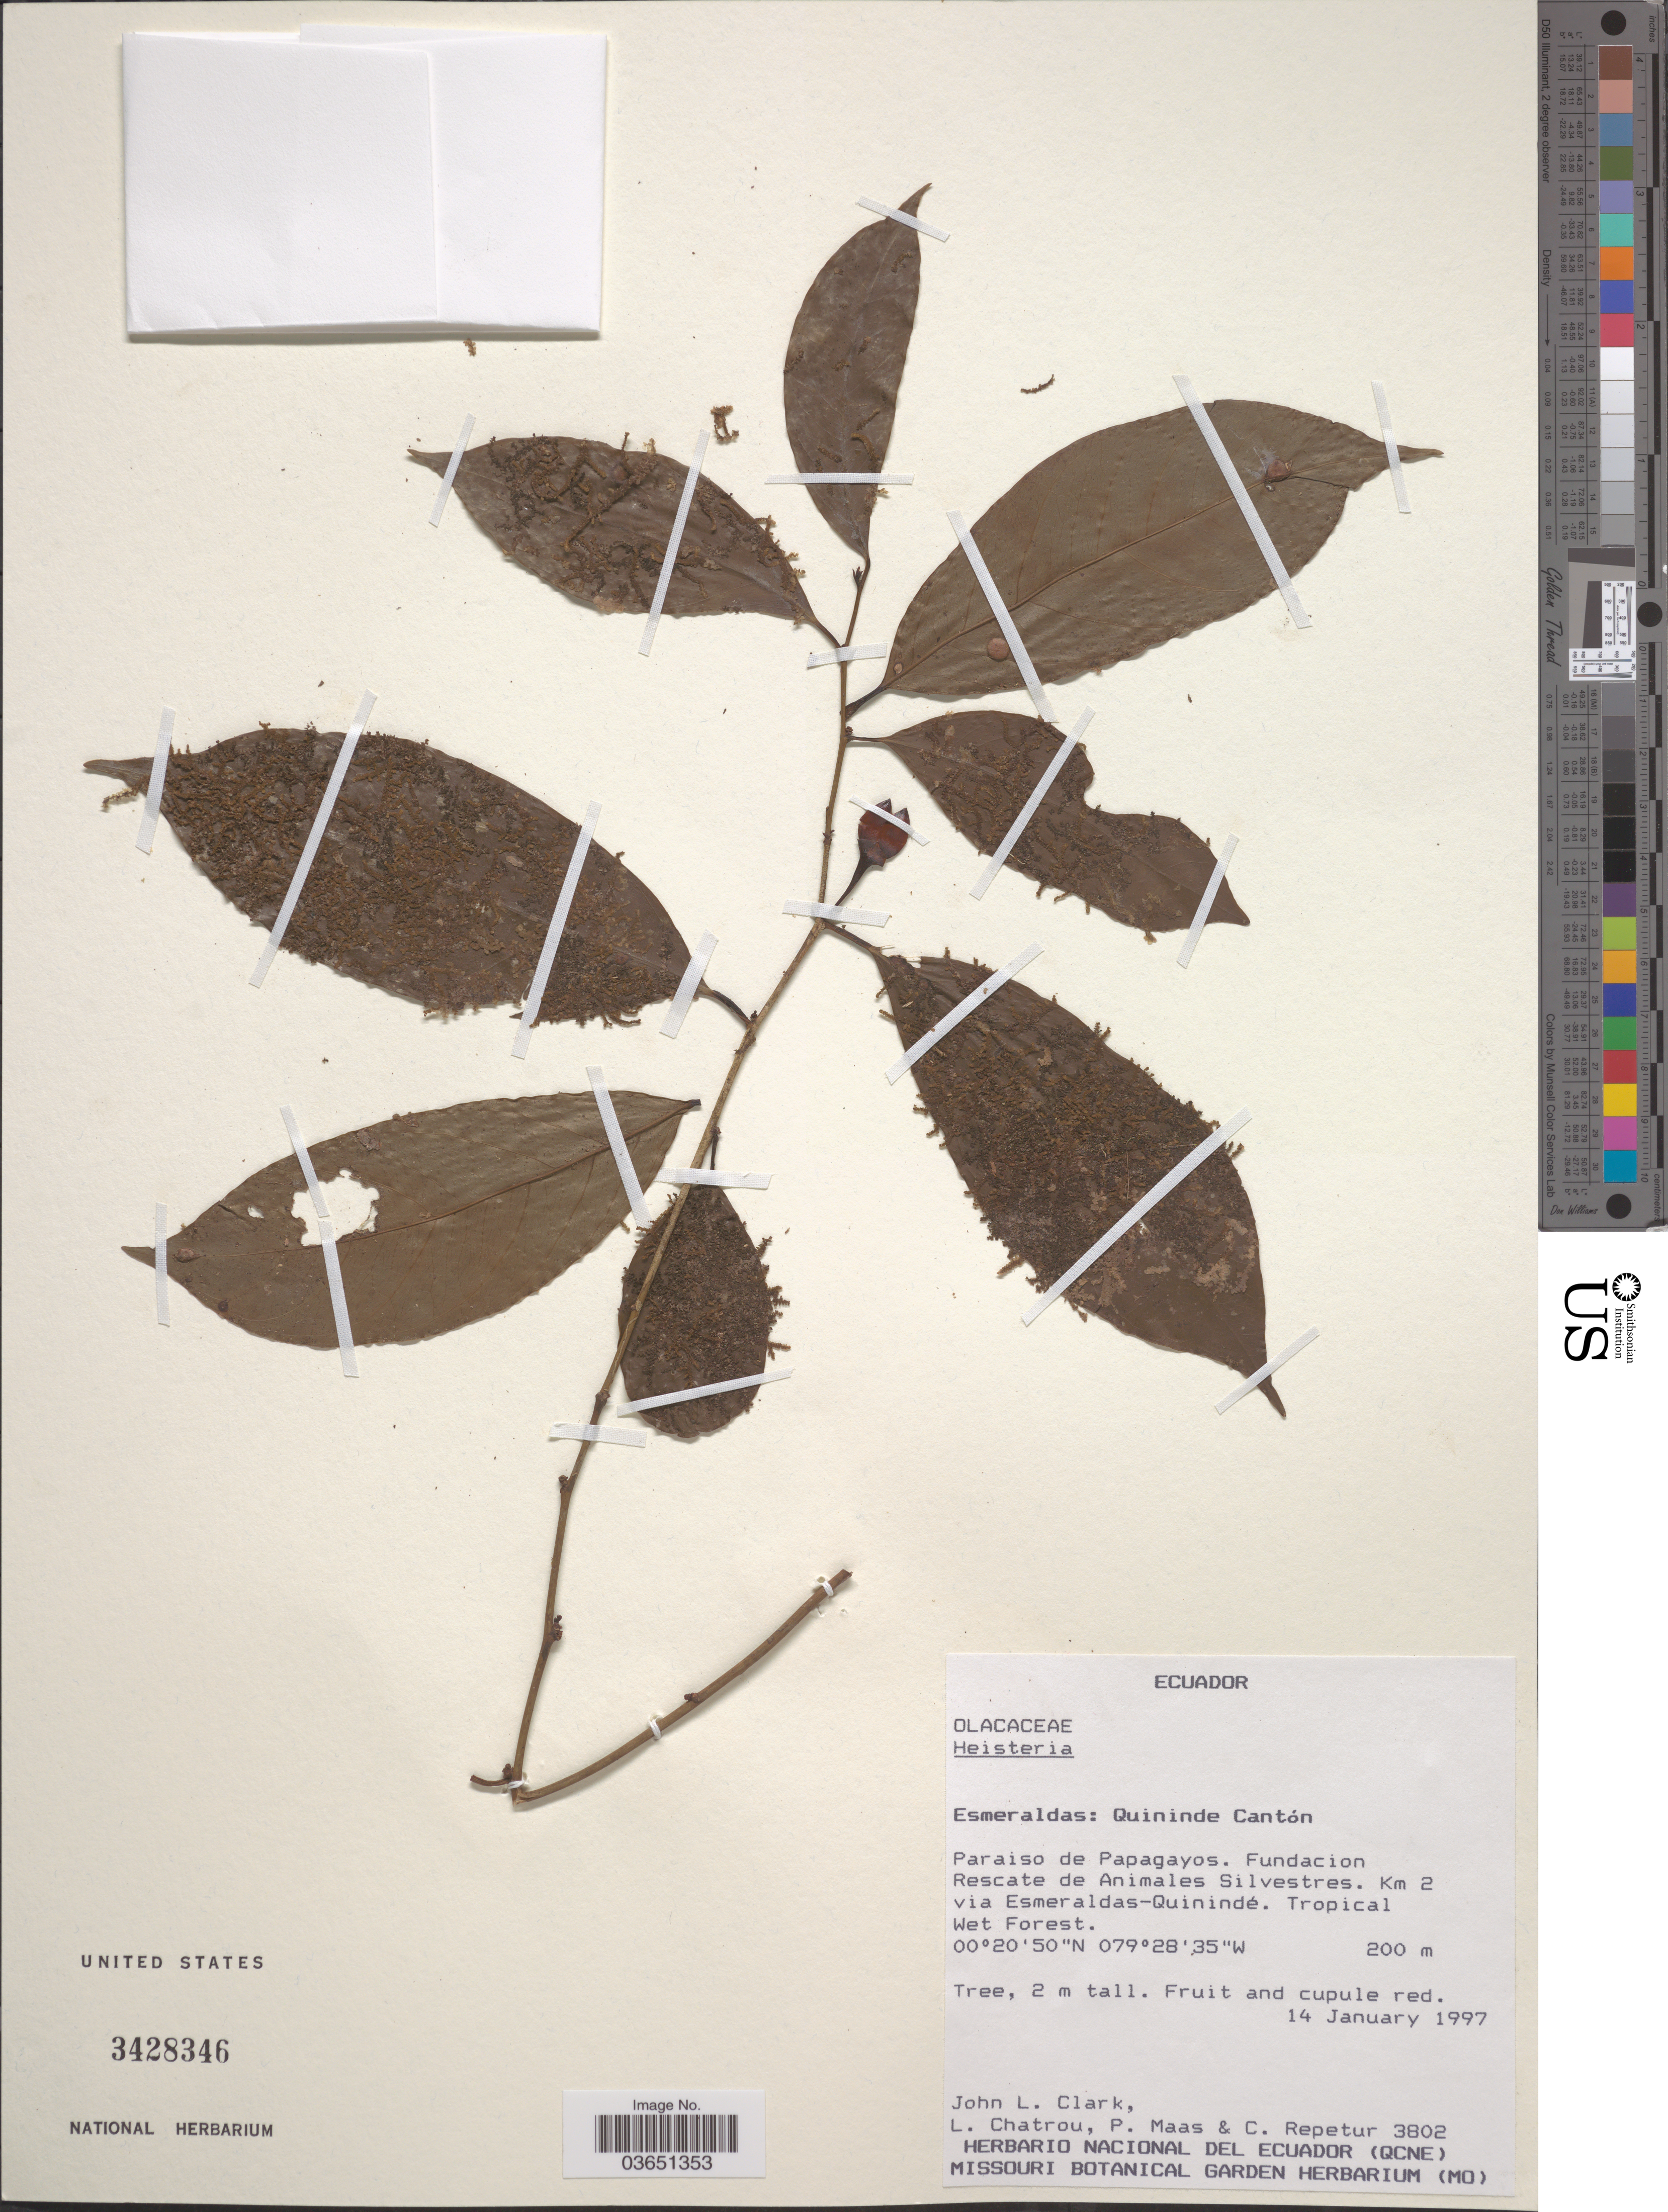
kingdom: Plantae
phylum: Tracheophyta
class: Magnoliopsida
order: Santalales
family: Erythropalaceae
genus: Heisteria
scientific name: Heisteria sp.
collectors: J. L. Clark, L. W. Chatrou, P. Maas & C. Repetur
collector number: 3802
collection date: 1997-01-14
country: Ecuador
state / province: Esmeraldas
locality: Quininde Cantón. Paraiso de Papagayos. Fundacion Rescate de Animales Silvestres. Km 2 via Esmeraldas-Quinindé.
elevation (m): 200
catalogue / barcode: US 3428346